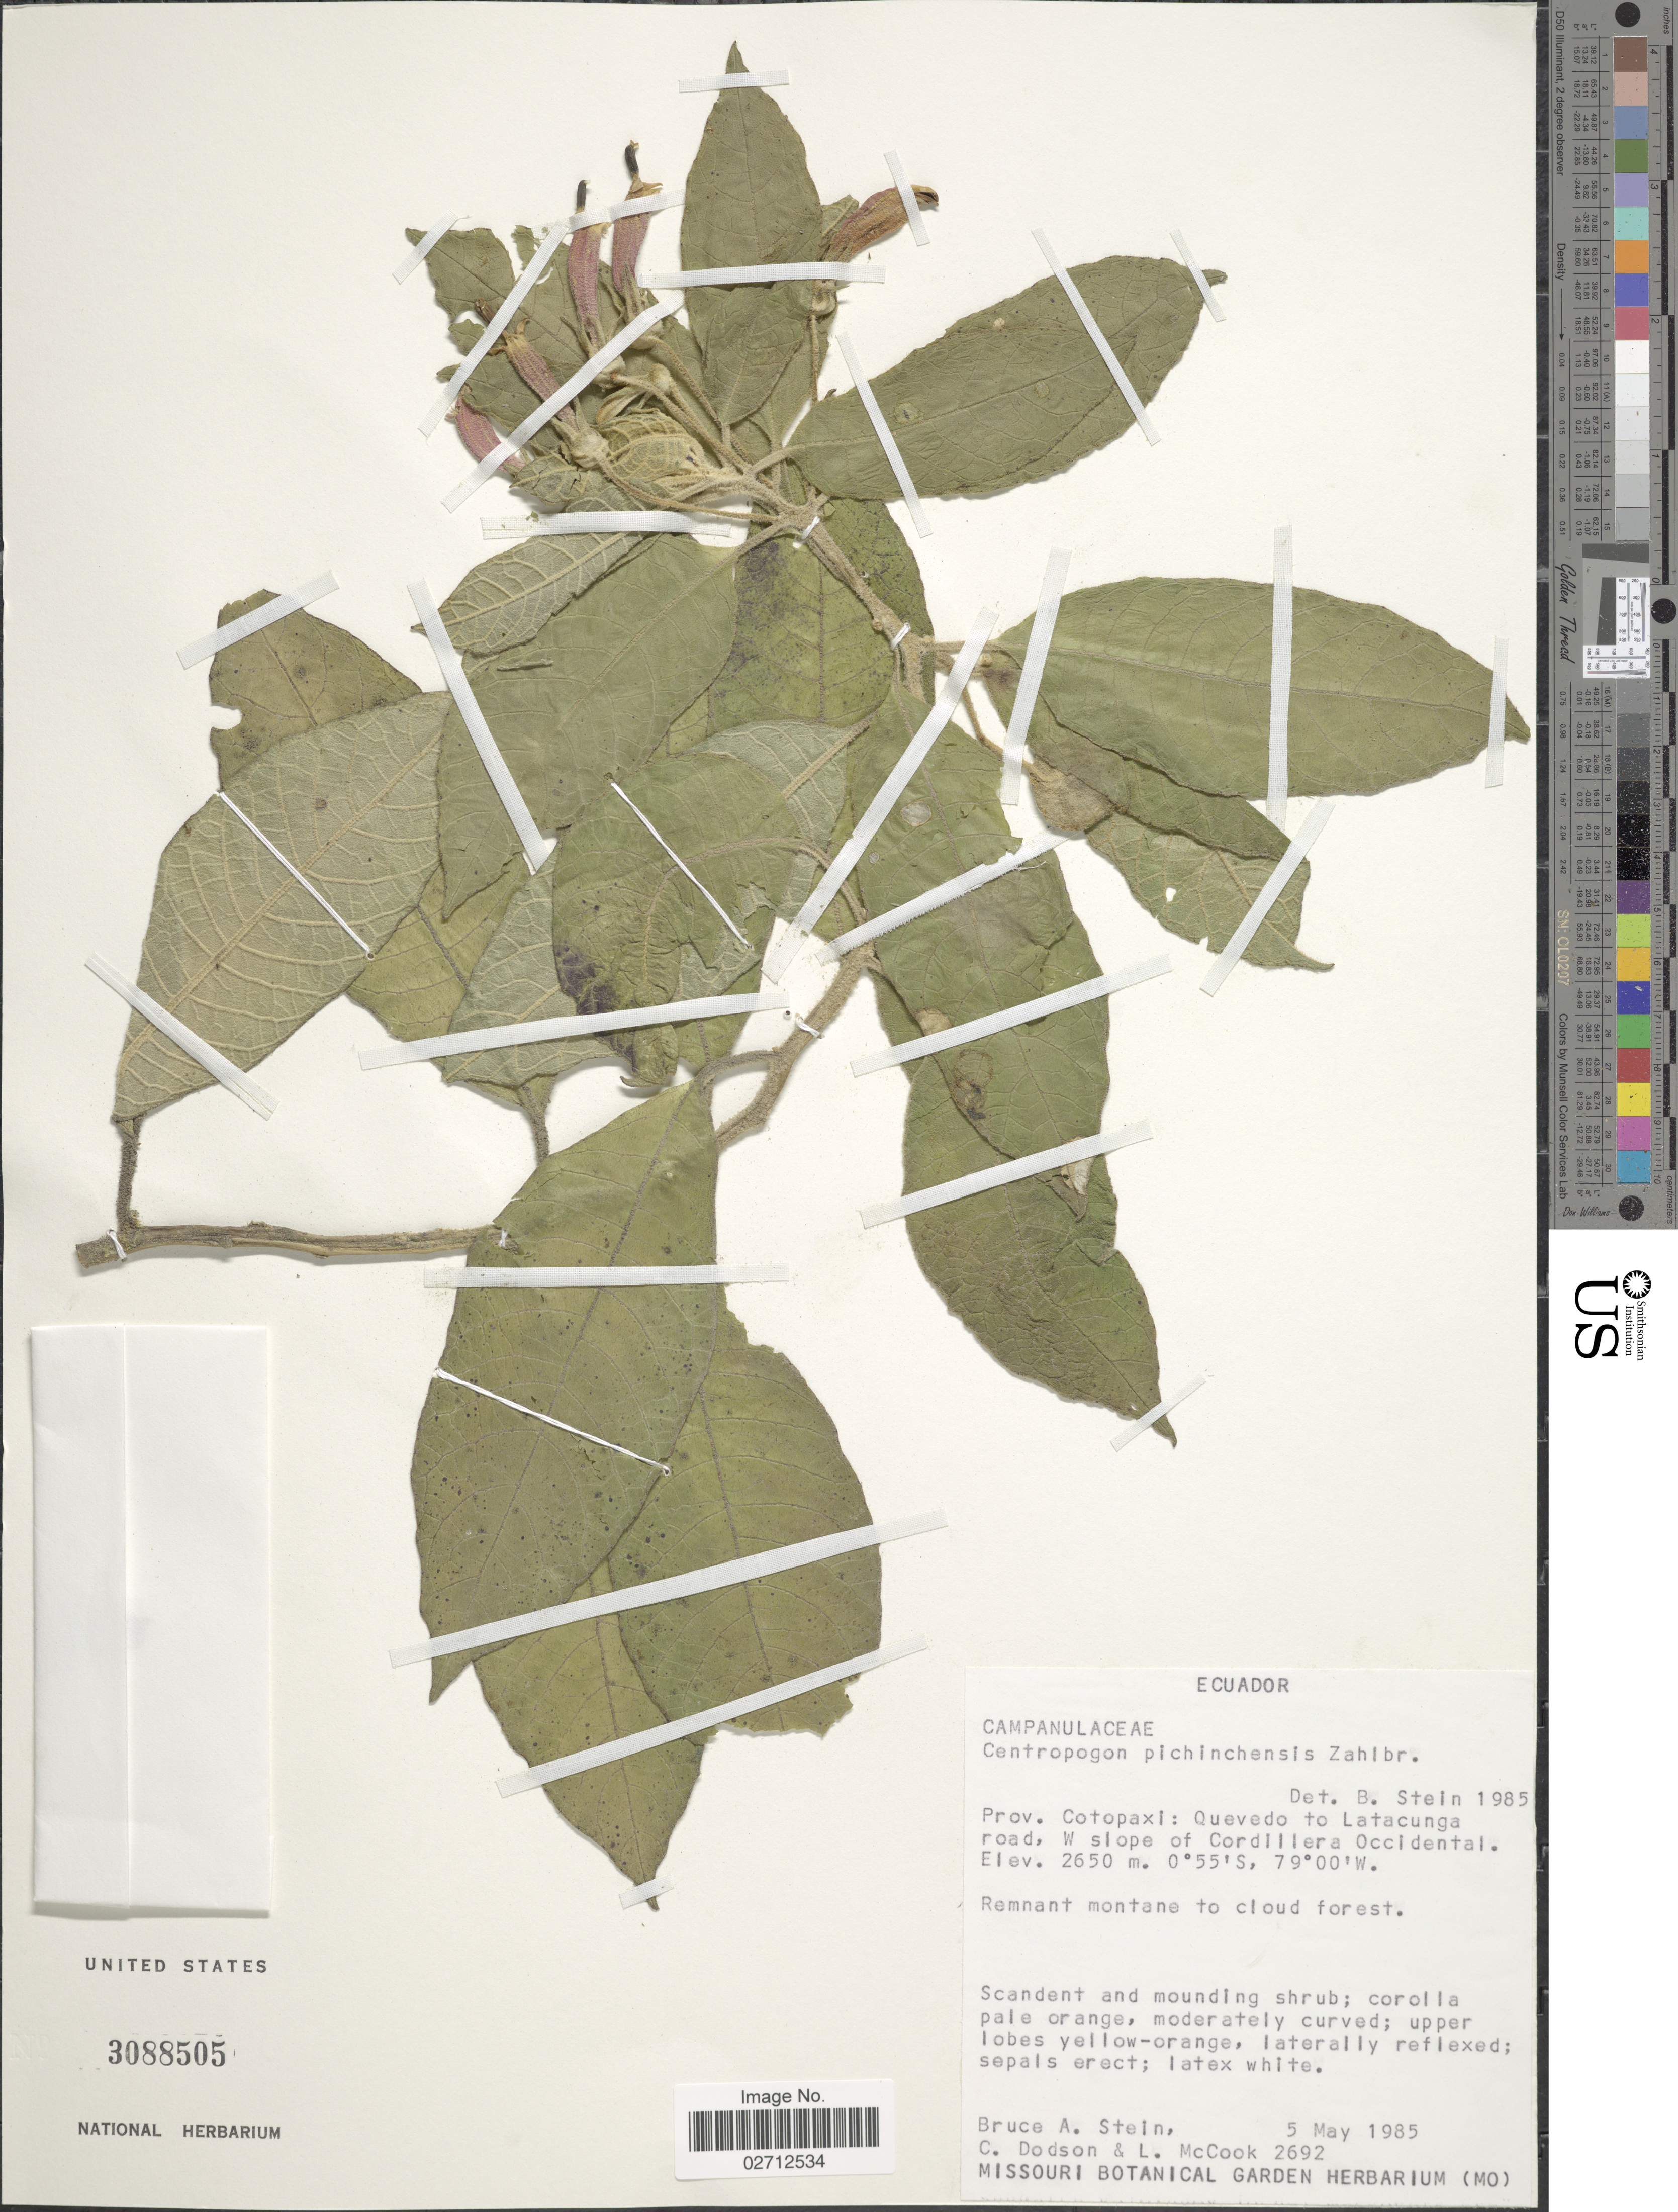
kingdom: Plantae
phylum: Tracheophyta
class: Magnoliopsida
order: Asterales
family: Campanulaceae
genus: Centropogon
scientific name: Centropogon pichinchensis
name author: Zahlbr.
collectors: B. A. Stein, C. Dodson & L. McCook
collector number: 2692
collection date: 1985-05-05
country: Ecuador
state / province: Cotopaxi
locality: Quevedo to Latacunga road, W slope of Cordillera Occidental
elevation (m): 2650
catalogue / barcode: US 3088505